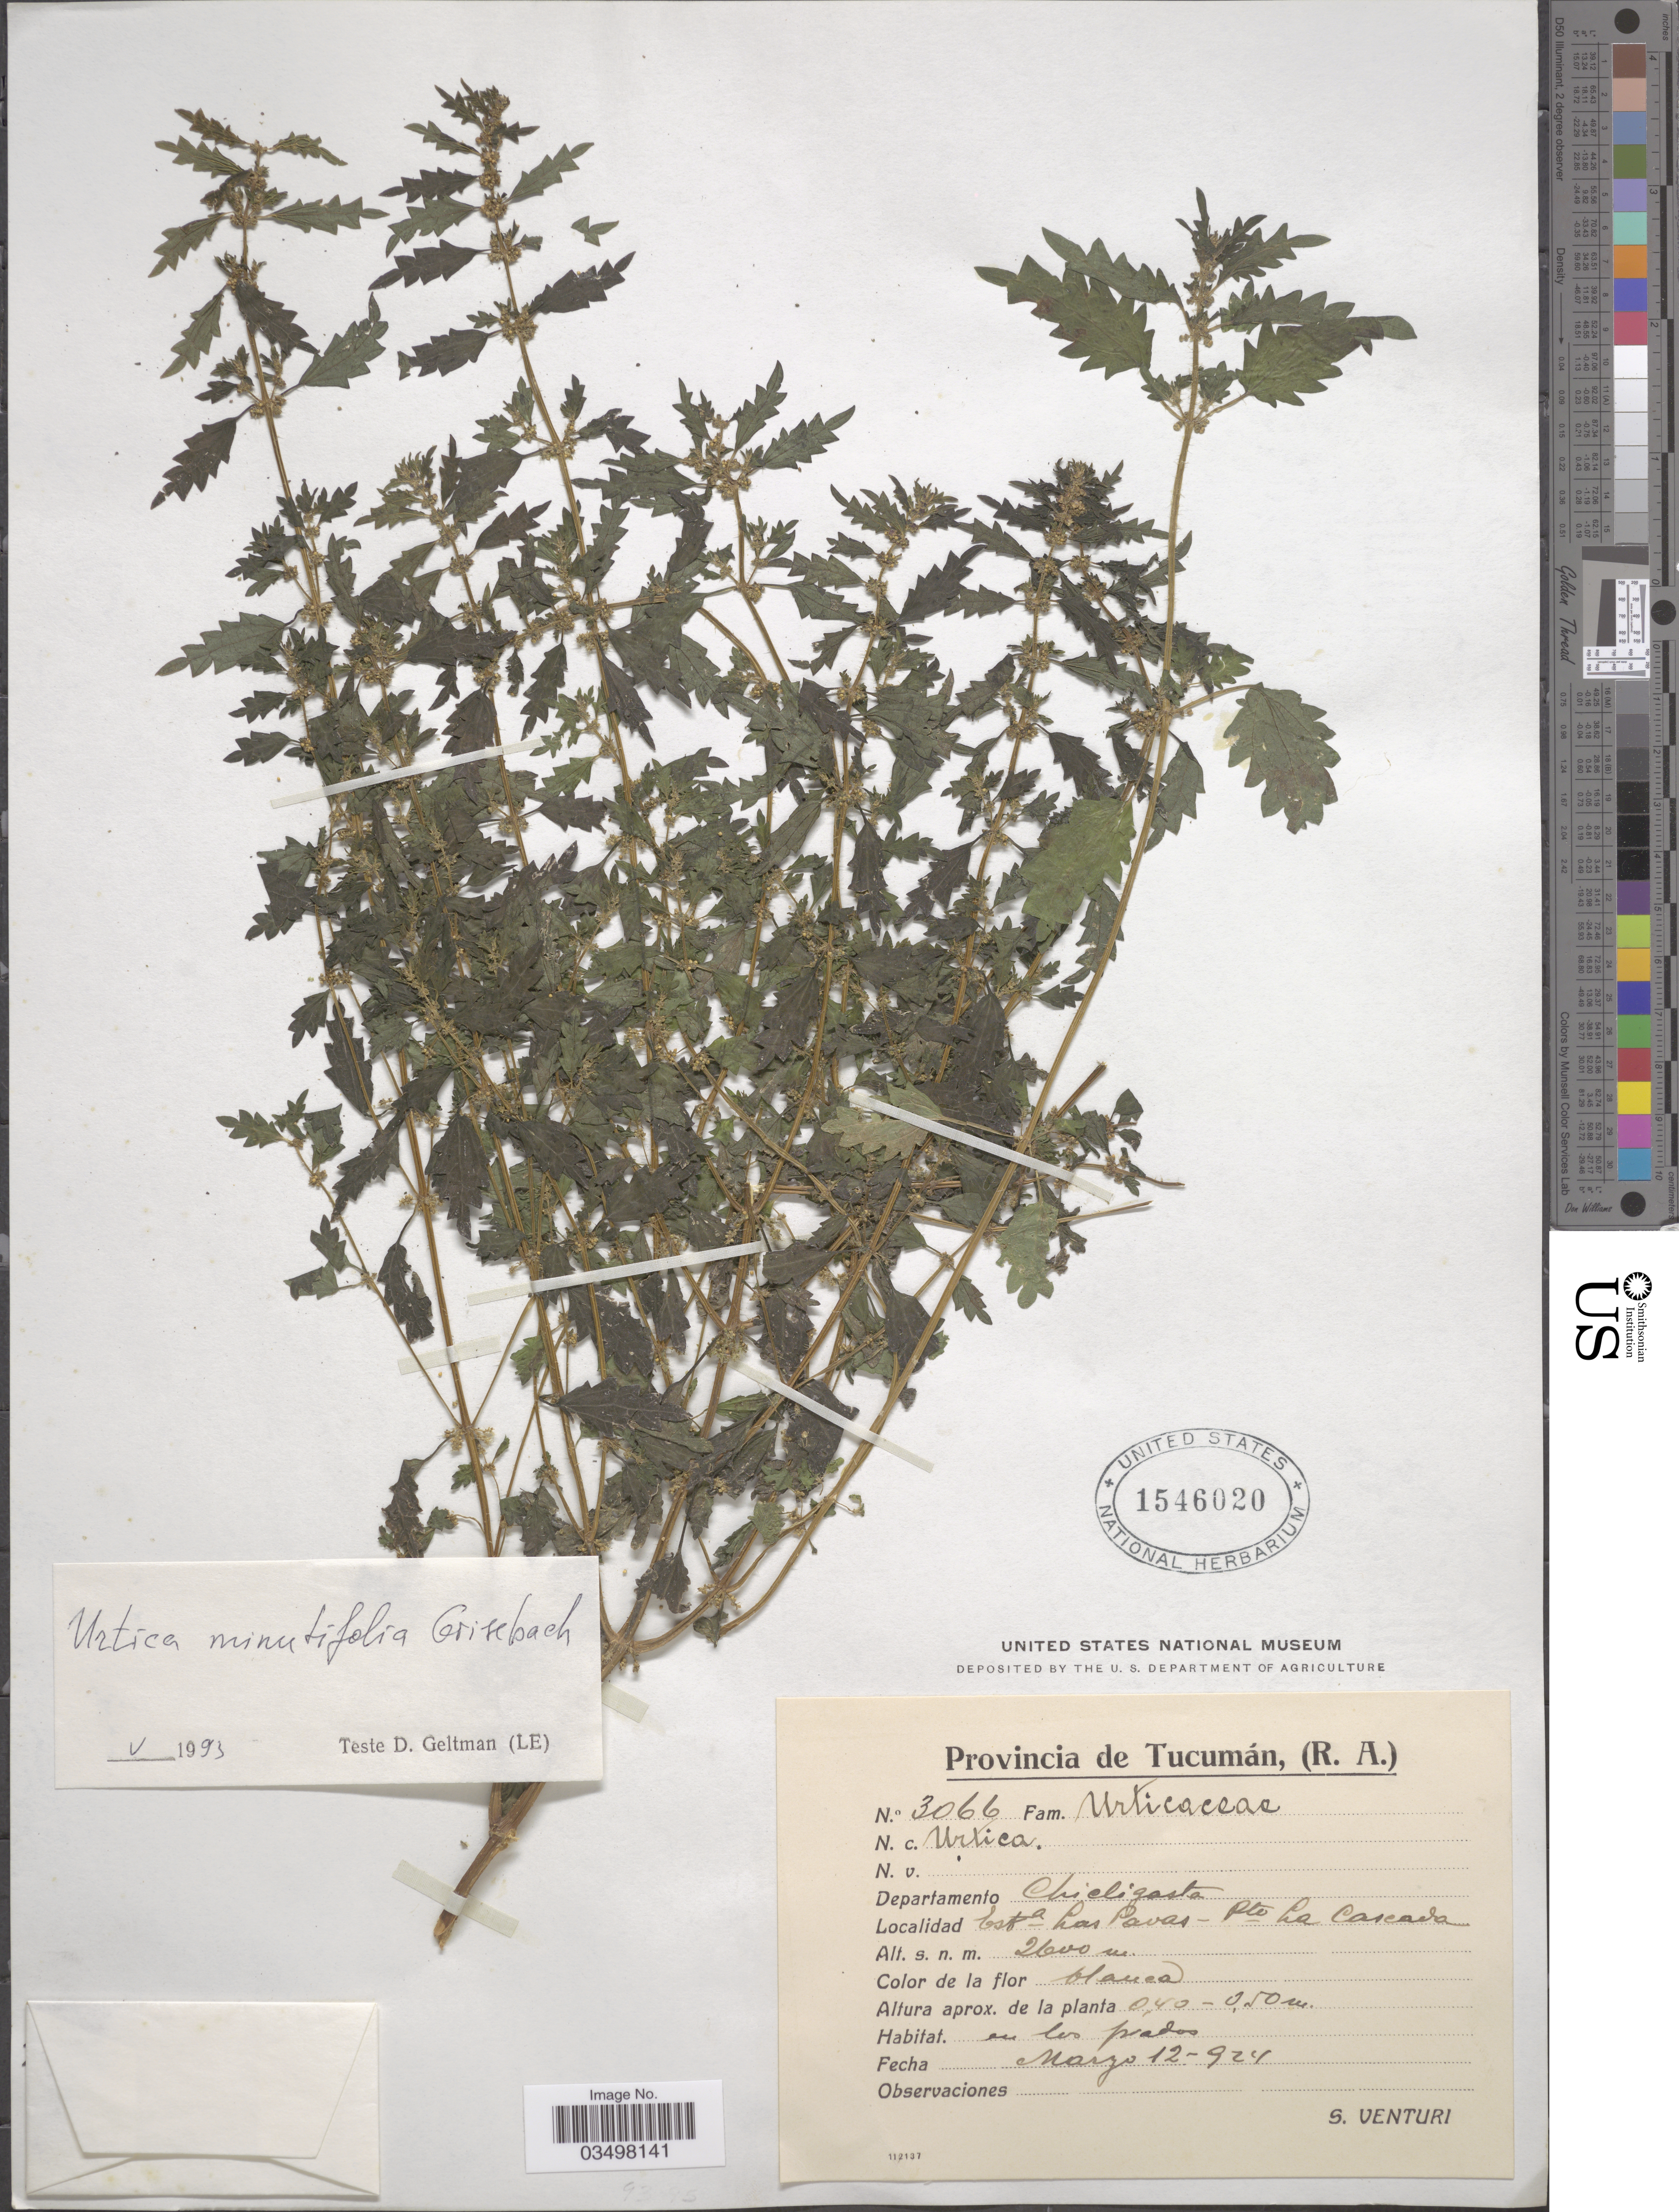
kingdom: Plantae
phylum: Tracheophyta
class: Magnoliopsida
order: Rosales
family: Urticaceae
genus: Urtica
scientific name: Urtica minutifolia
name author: Griseb.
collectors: S. Venturi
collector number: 3066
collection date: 1924-03-12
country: Argentina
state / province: Tucuman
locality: Departamento Chicligasta, Esta Las Pavas - Pto La Cascada.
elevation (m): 2600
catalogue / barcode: US 1546020